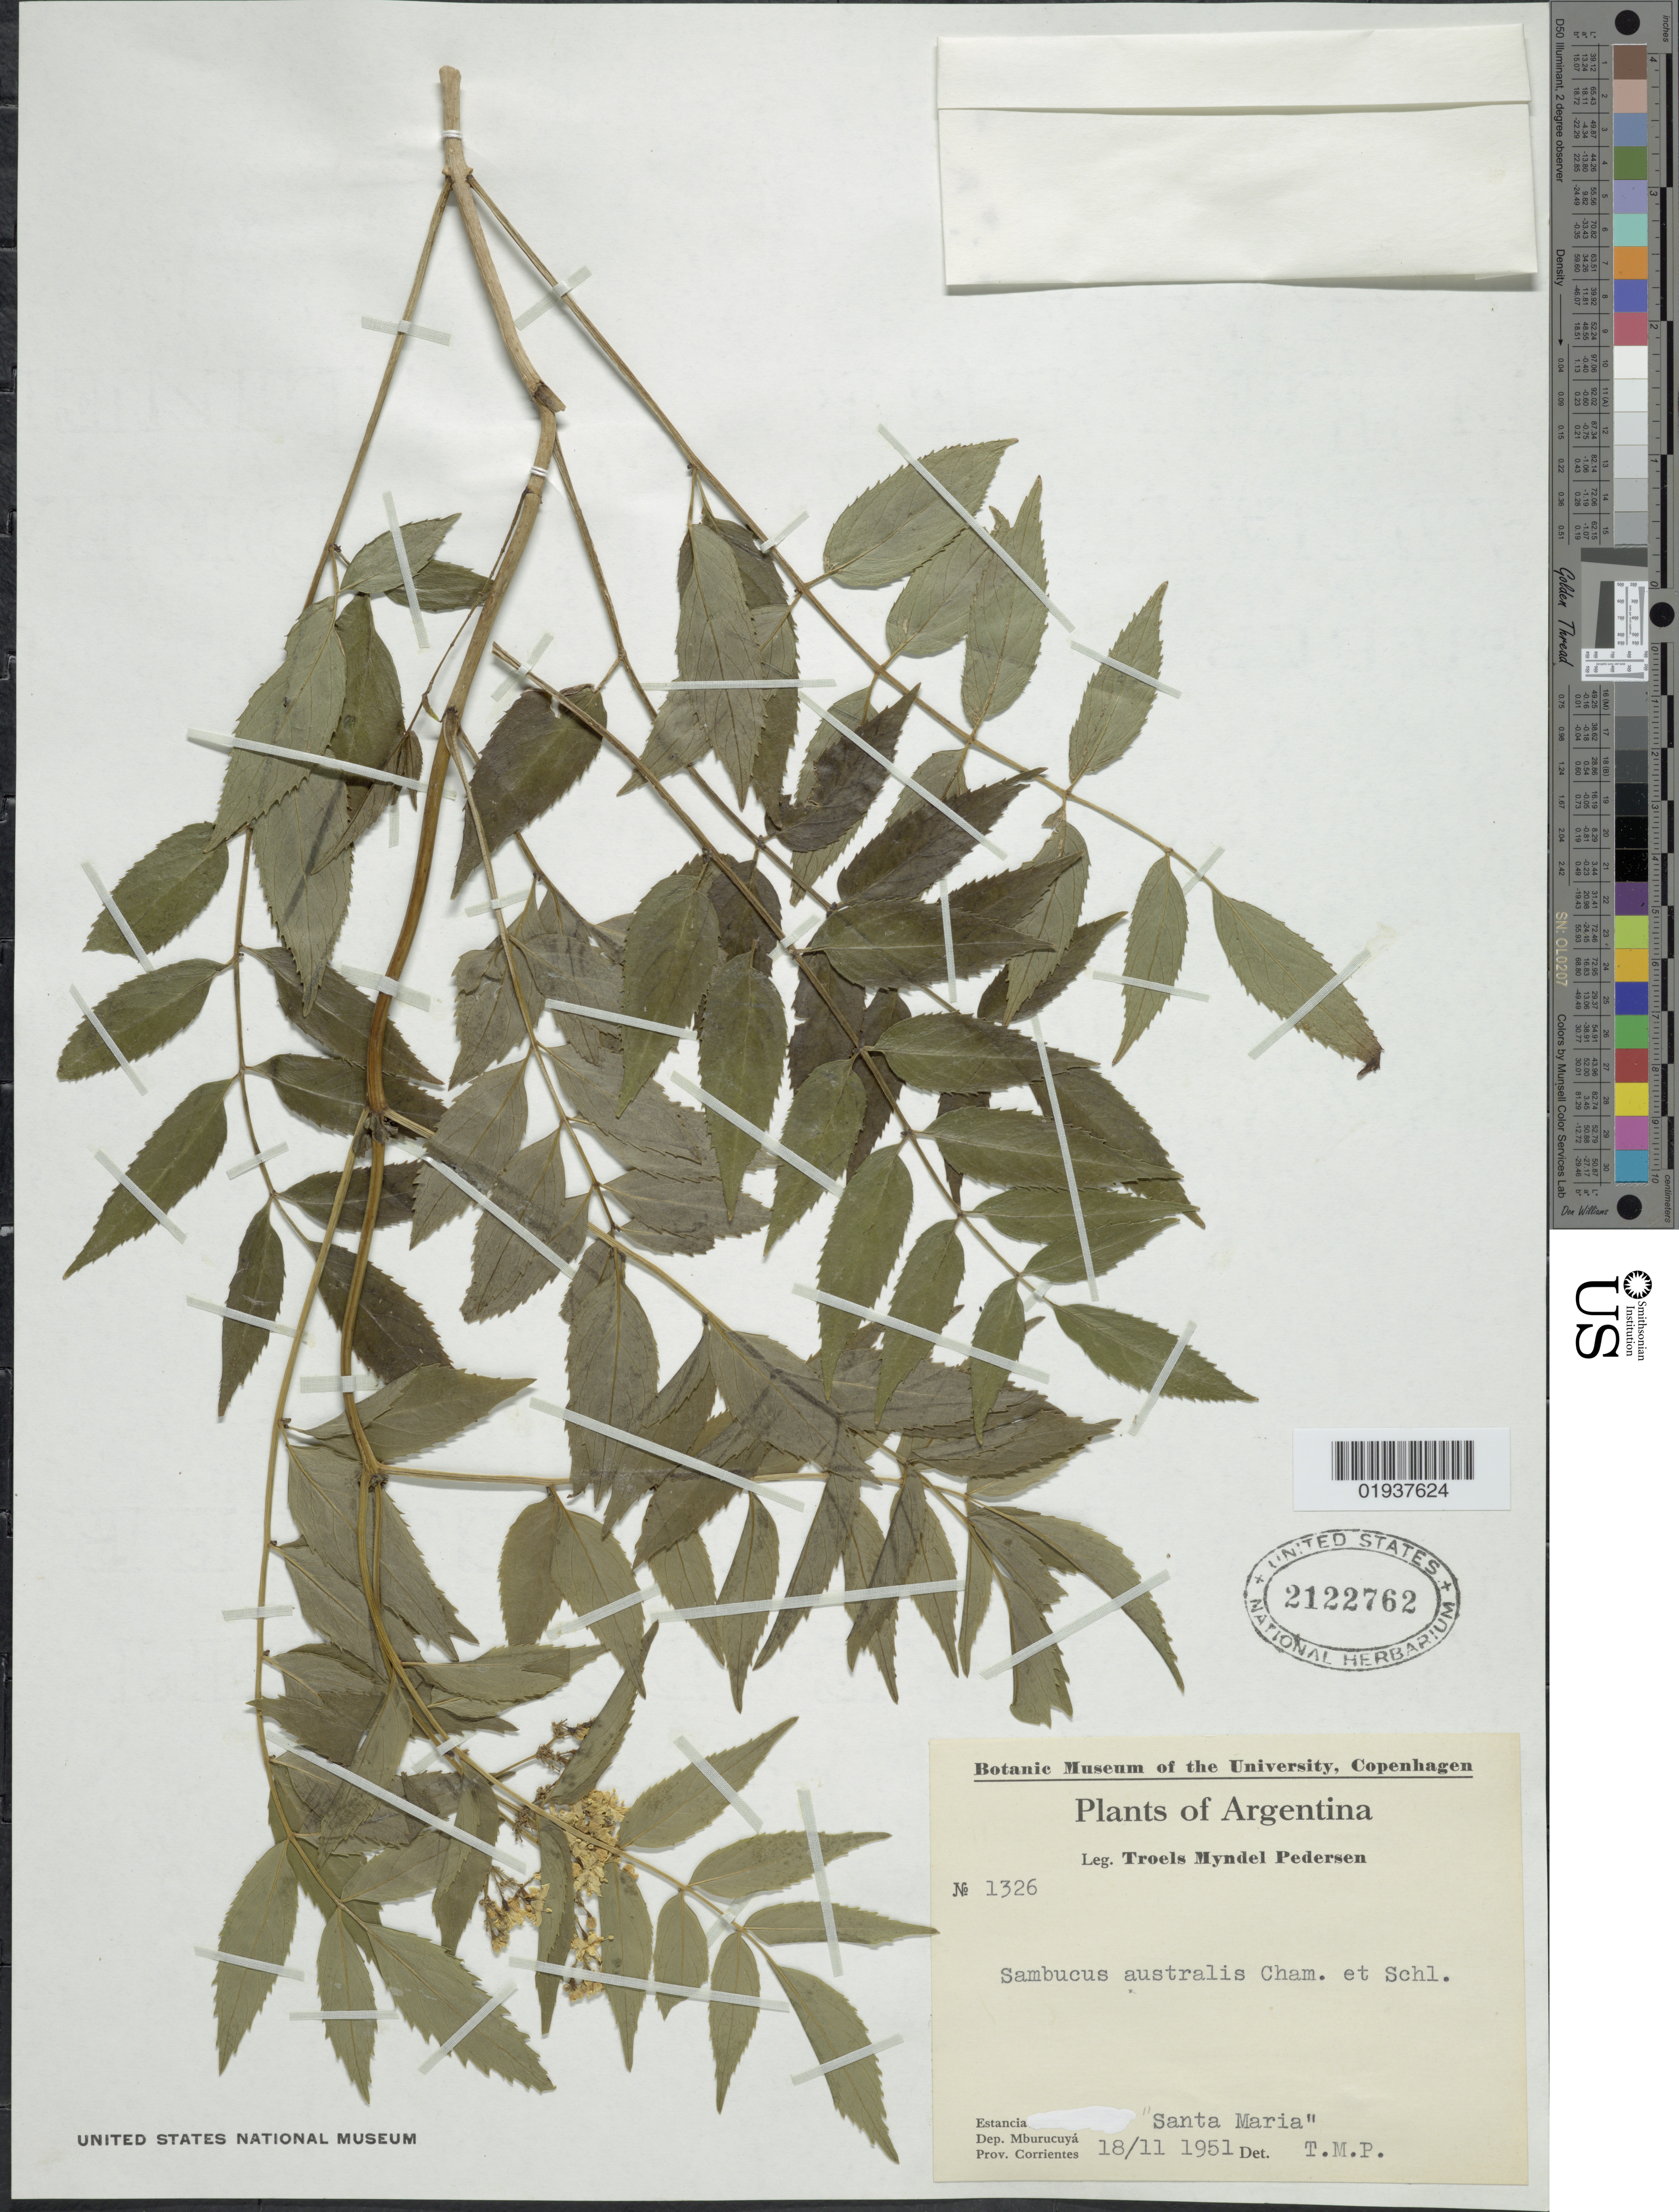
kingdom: Plantae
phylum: Tracheophyta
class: Magnoliopsida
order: Dipsacales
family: Viburnaceae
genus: Sambucus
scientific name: Sambucus australis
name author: Cham. & Schltdl.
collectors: T. Pederson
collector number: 1326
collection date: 1951-11-18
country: Argentina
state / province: Corrientes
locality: Estancia "Santa Maria", Dep. Mburucuyà.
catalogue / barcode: US 2122762